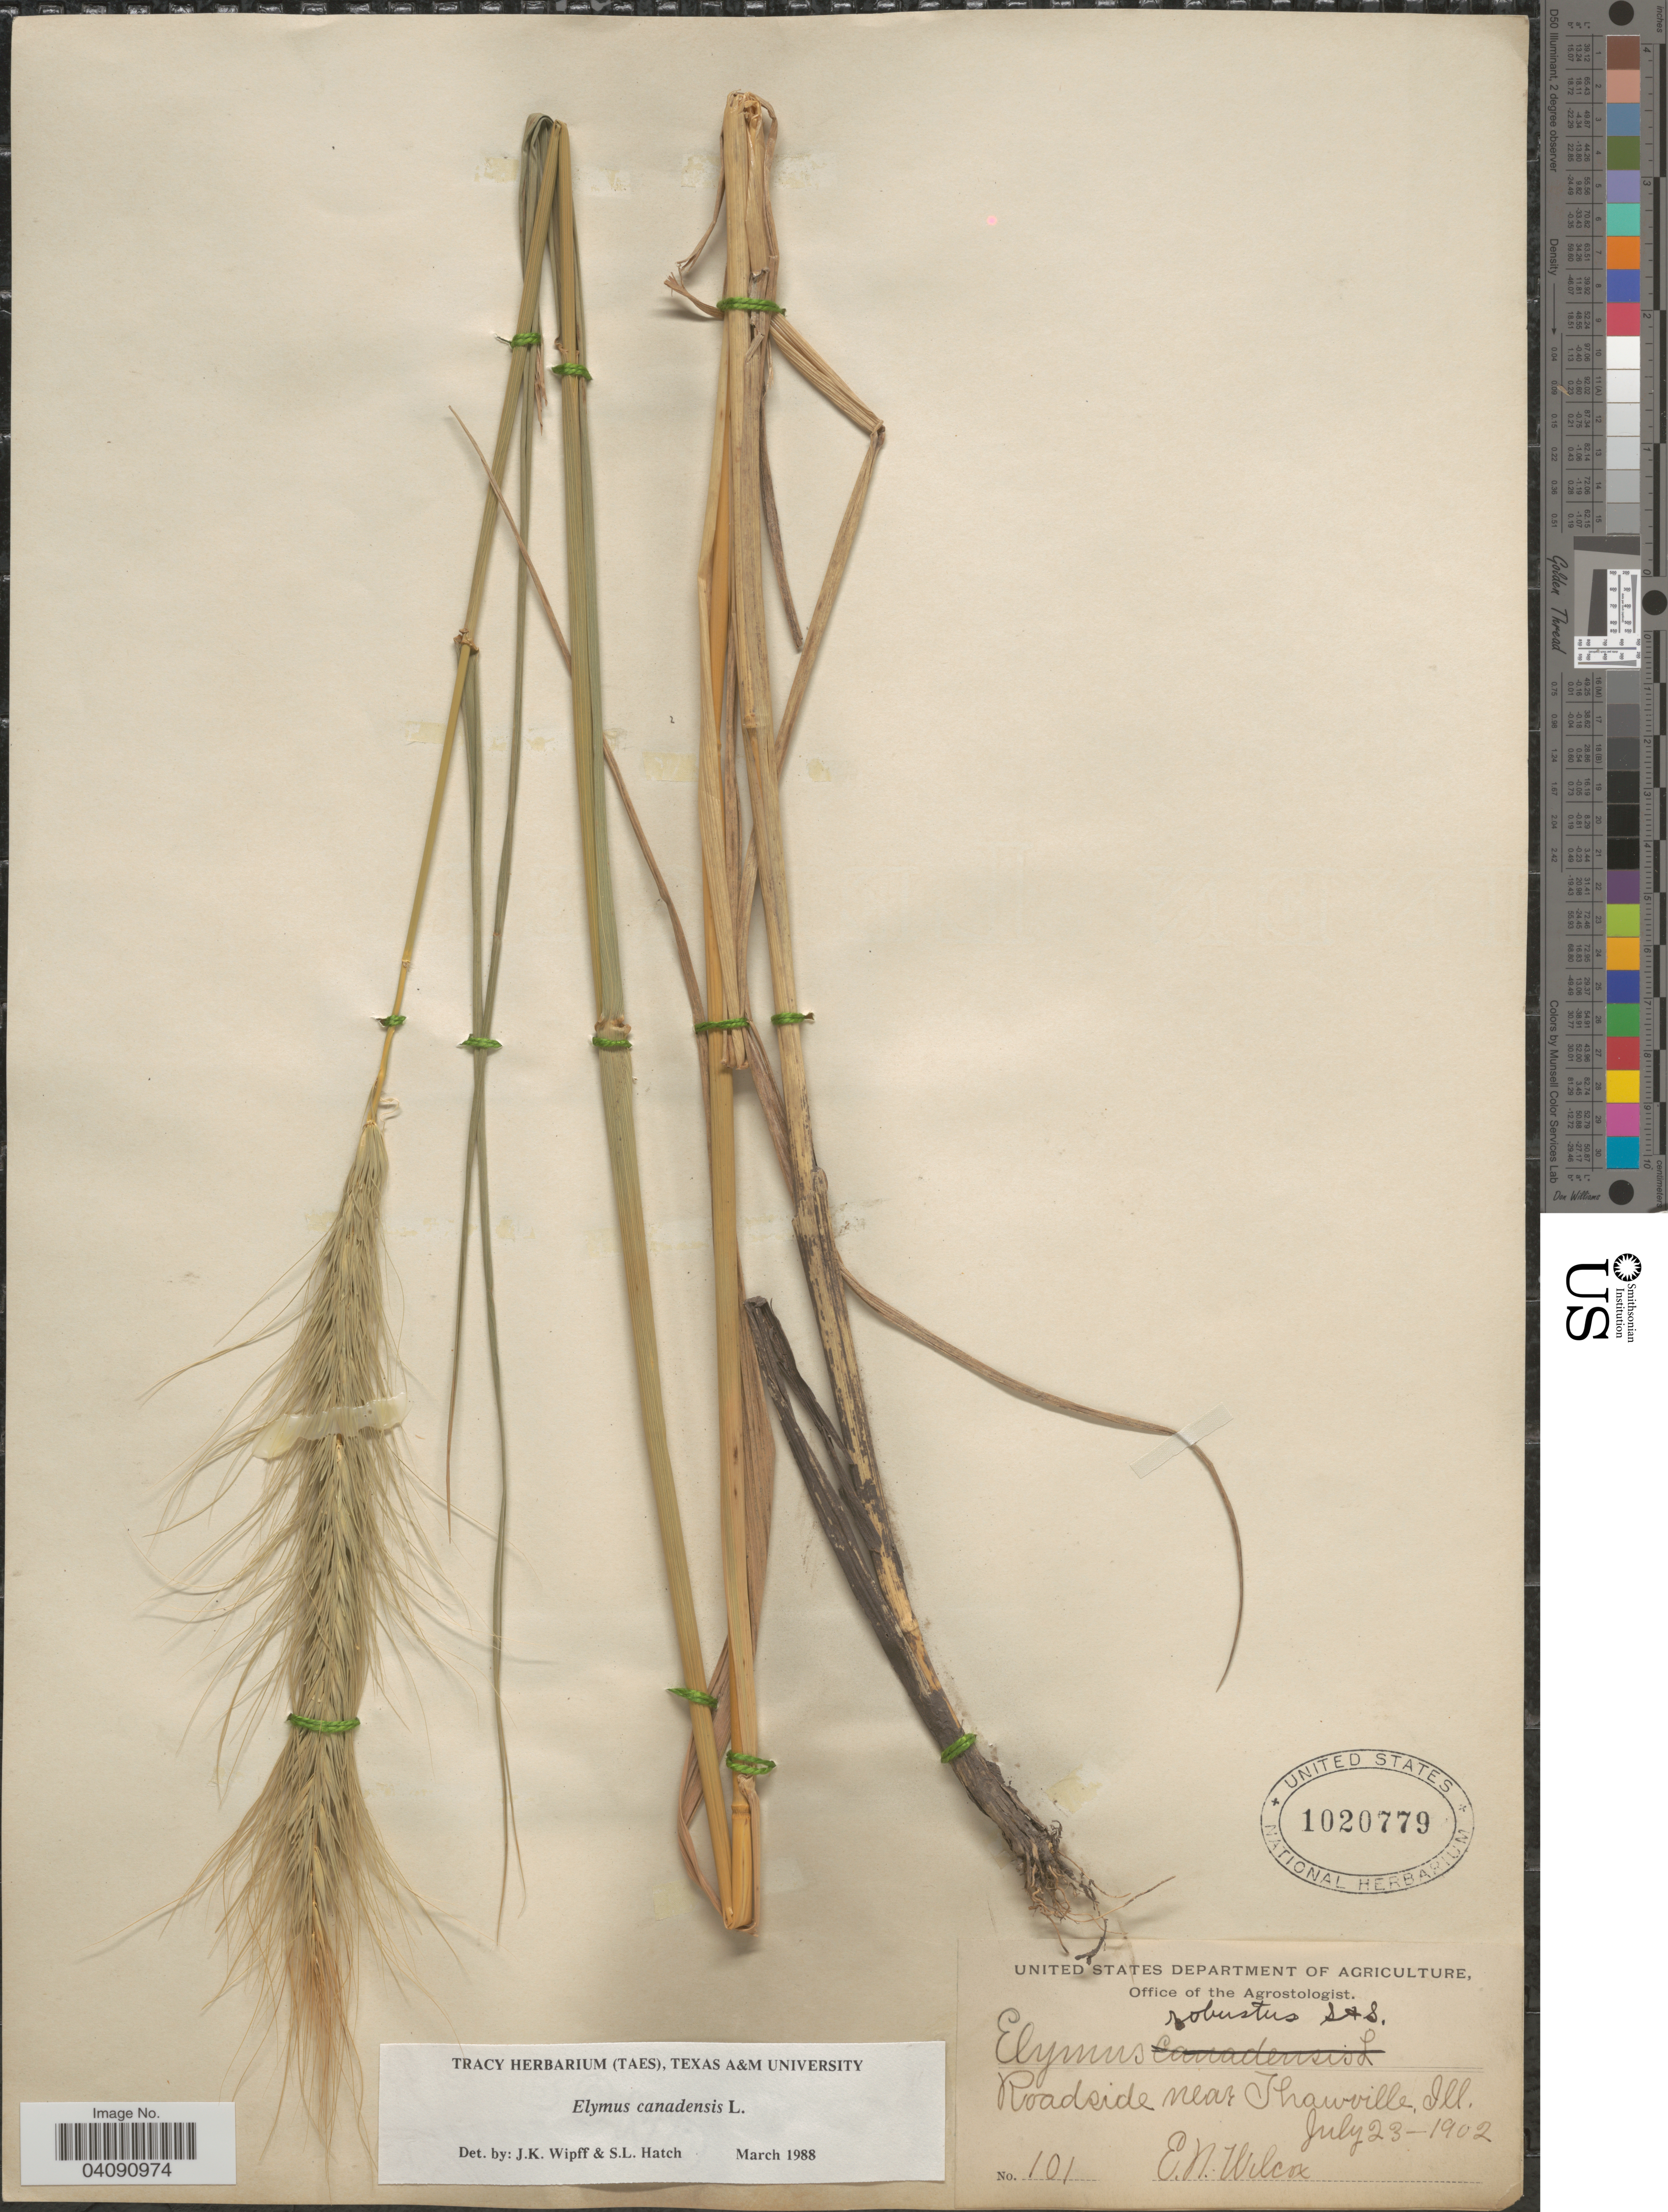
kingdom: Plantae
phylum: Tracheophyta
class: Liliopsida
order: Poales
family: Poaceae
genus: Elymus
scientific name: Elymus canadensis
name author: L.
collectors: E. Wilcox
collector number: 101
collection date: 1902-07-23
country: United States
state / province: Illinois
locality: Roadside near Thawville.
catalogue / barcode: US 1020779